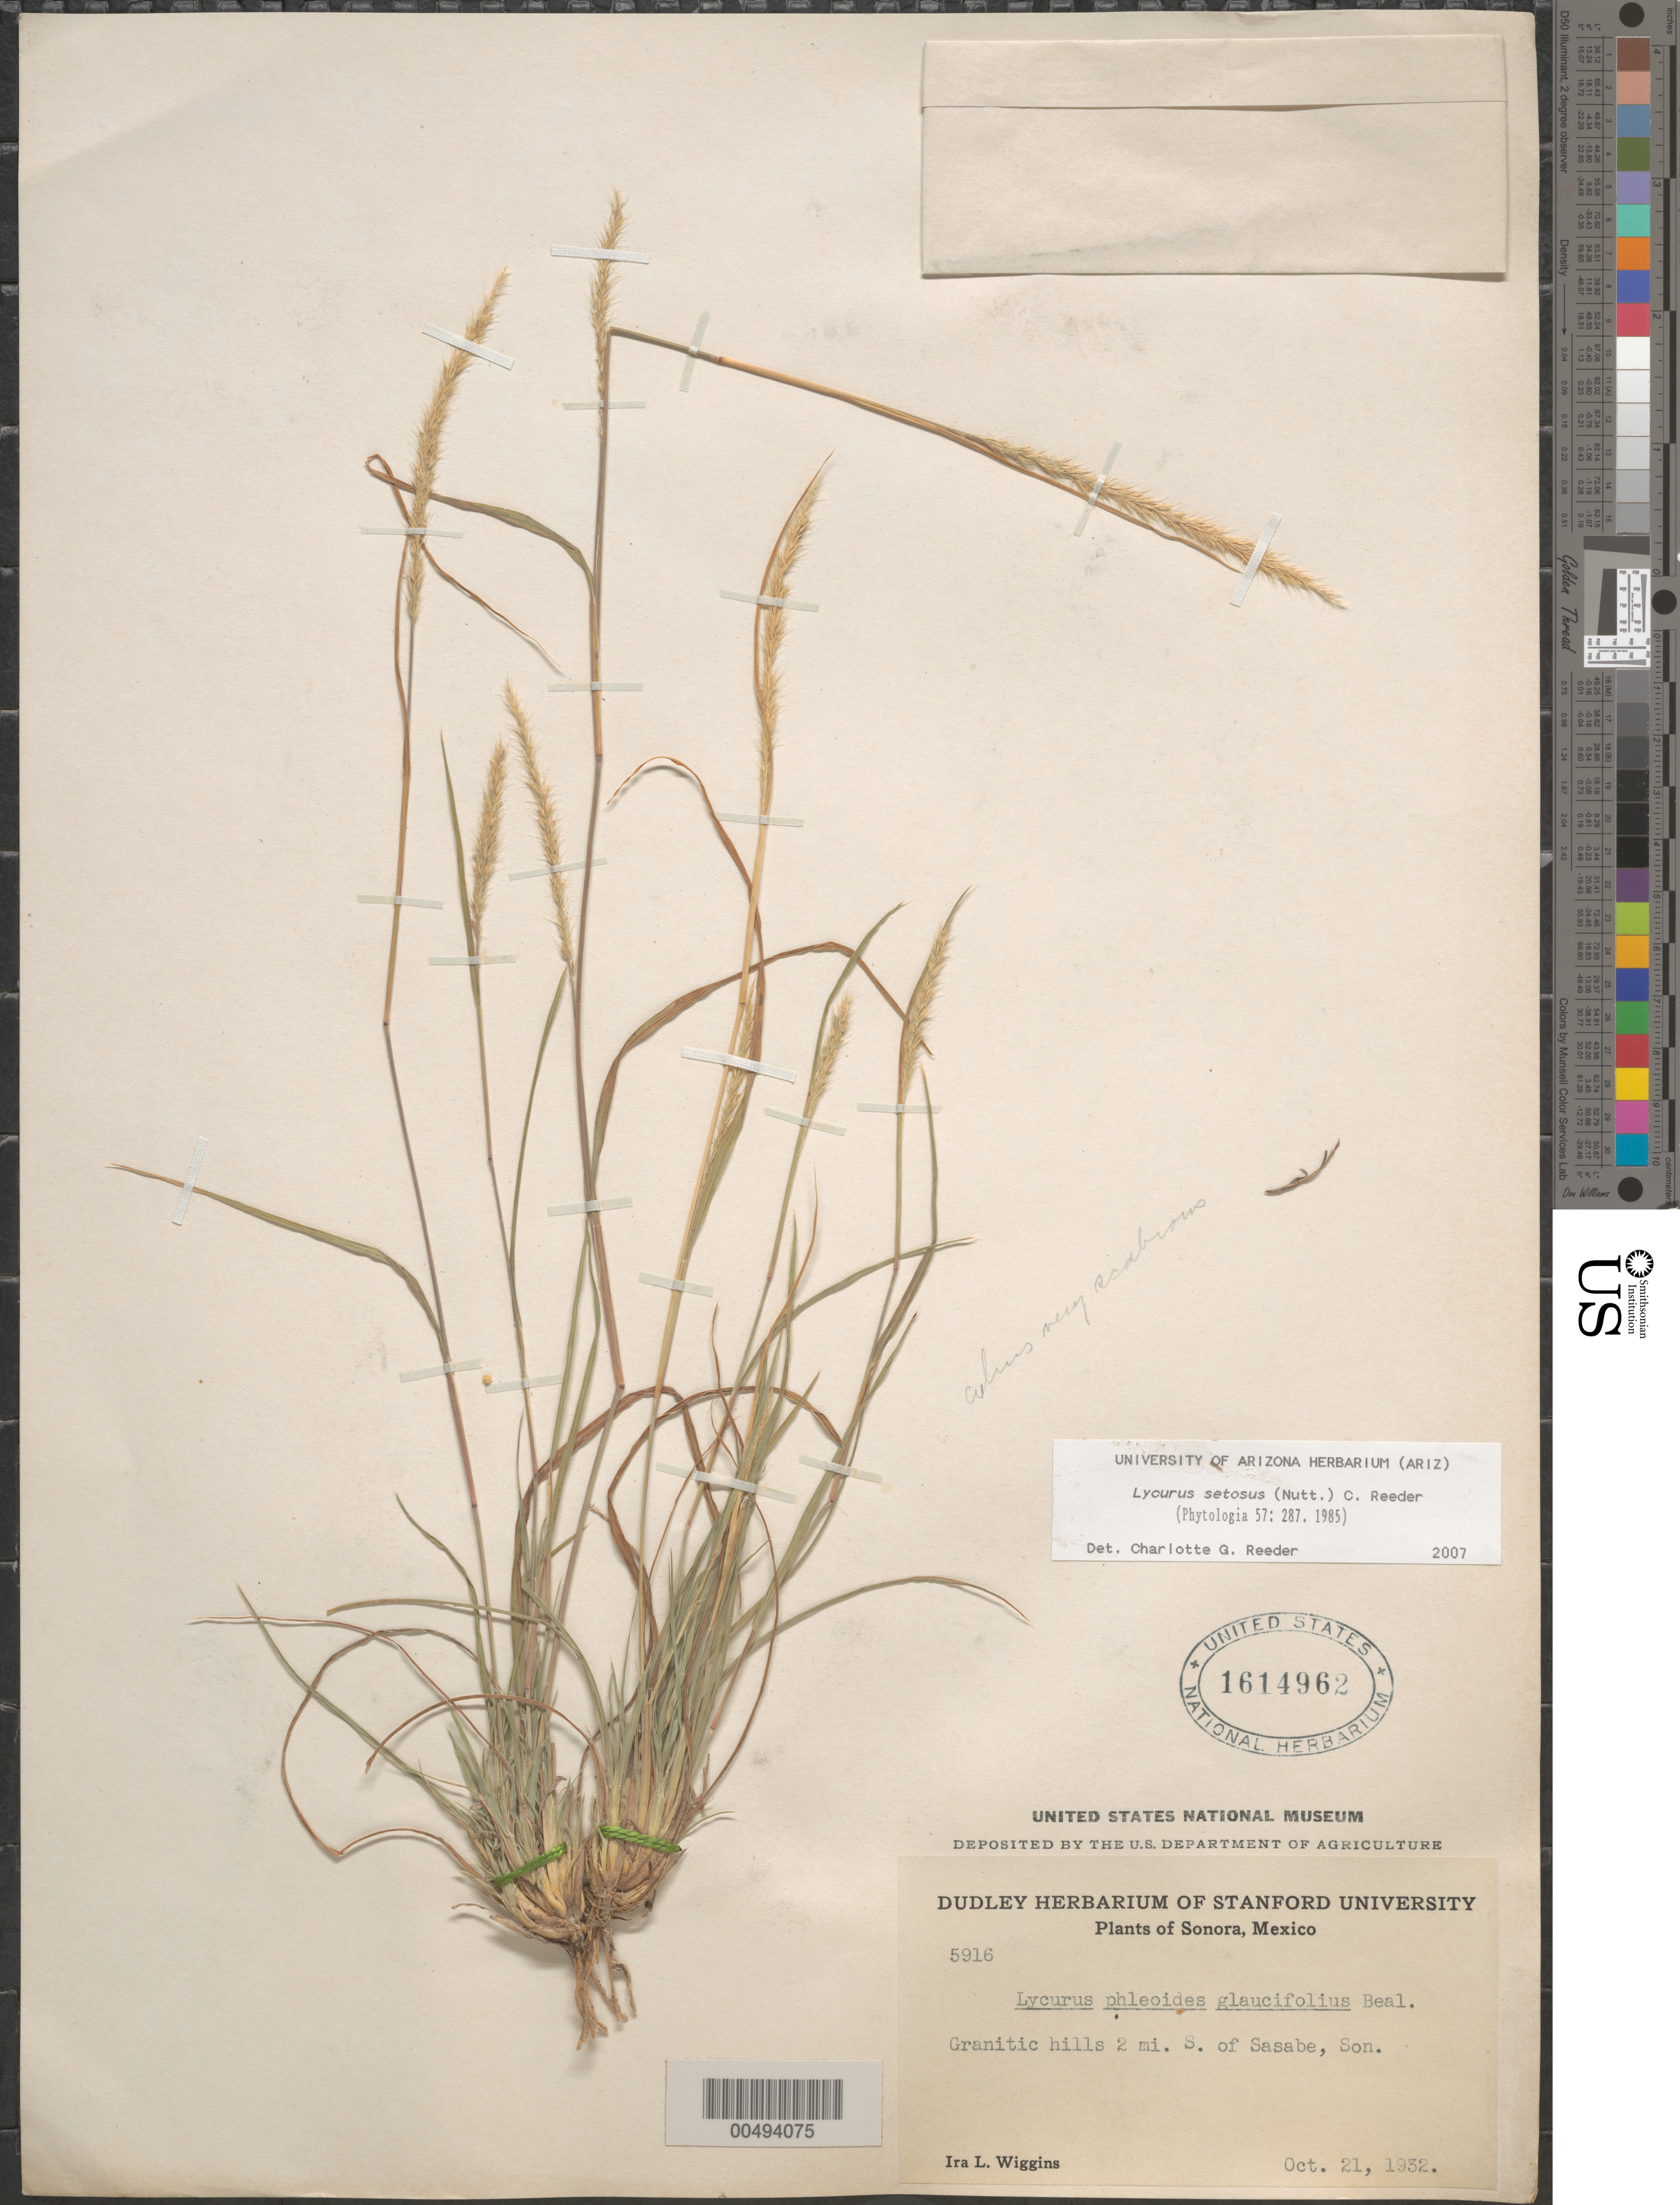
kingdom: Plantae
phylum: Tracheophyta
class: Liliopsida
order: Poales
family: Poaceae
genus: Lycurus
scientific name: Lycurus setosus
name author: (Nutt.) C. Reeder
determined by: Reeder, C. G., (ARIZ)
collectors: I. L. Wiggins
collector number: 5916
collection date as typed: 21 Oct 1932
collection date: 1932-10-21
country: Mexico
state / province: Sonora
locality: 2 mi S of Sasabe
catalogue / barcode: US 1614962